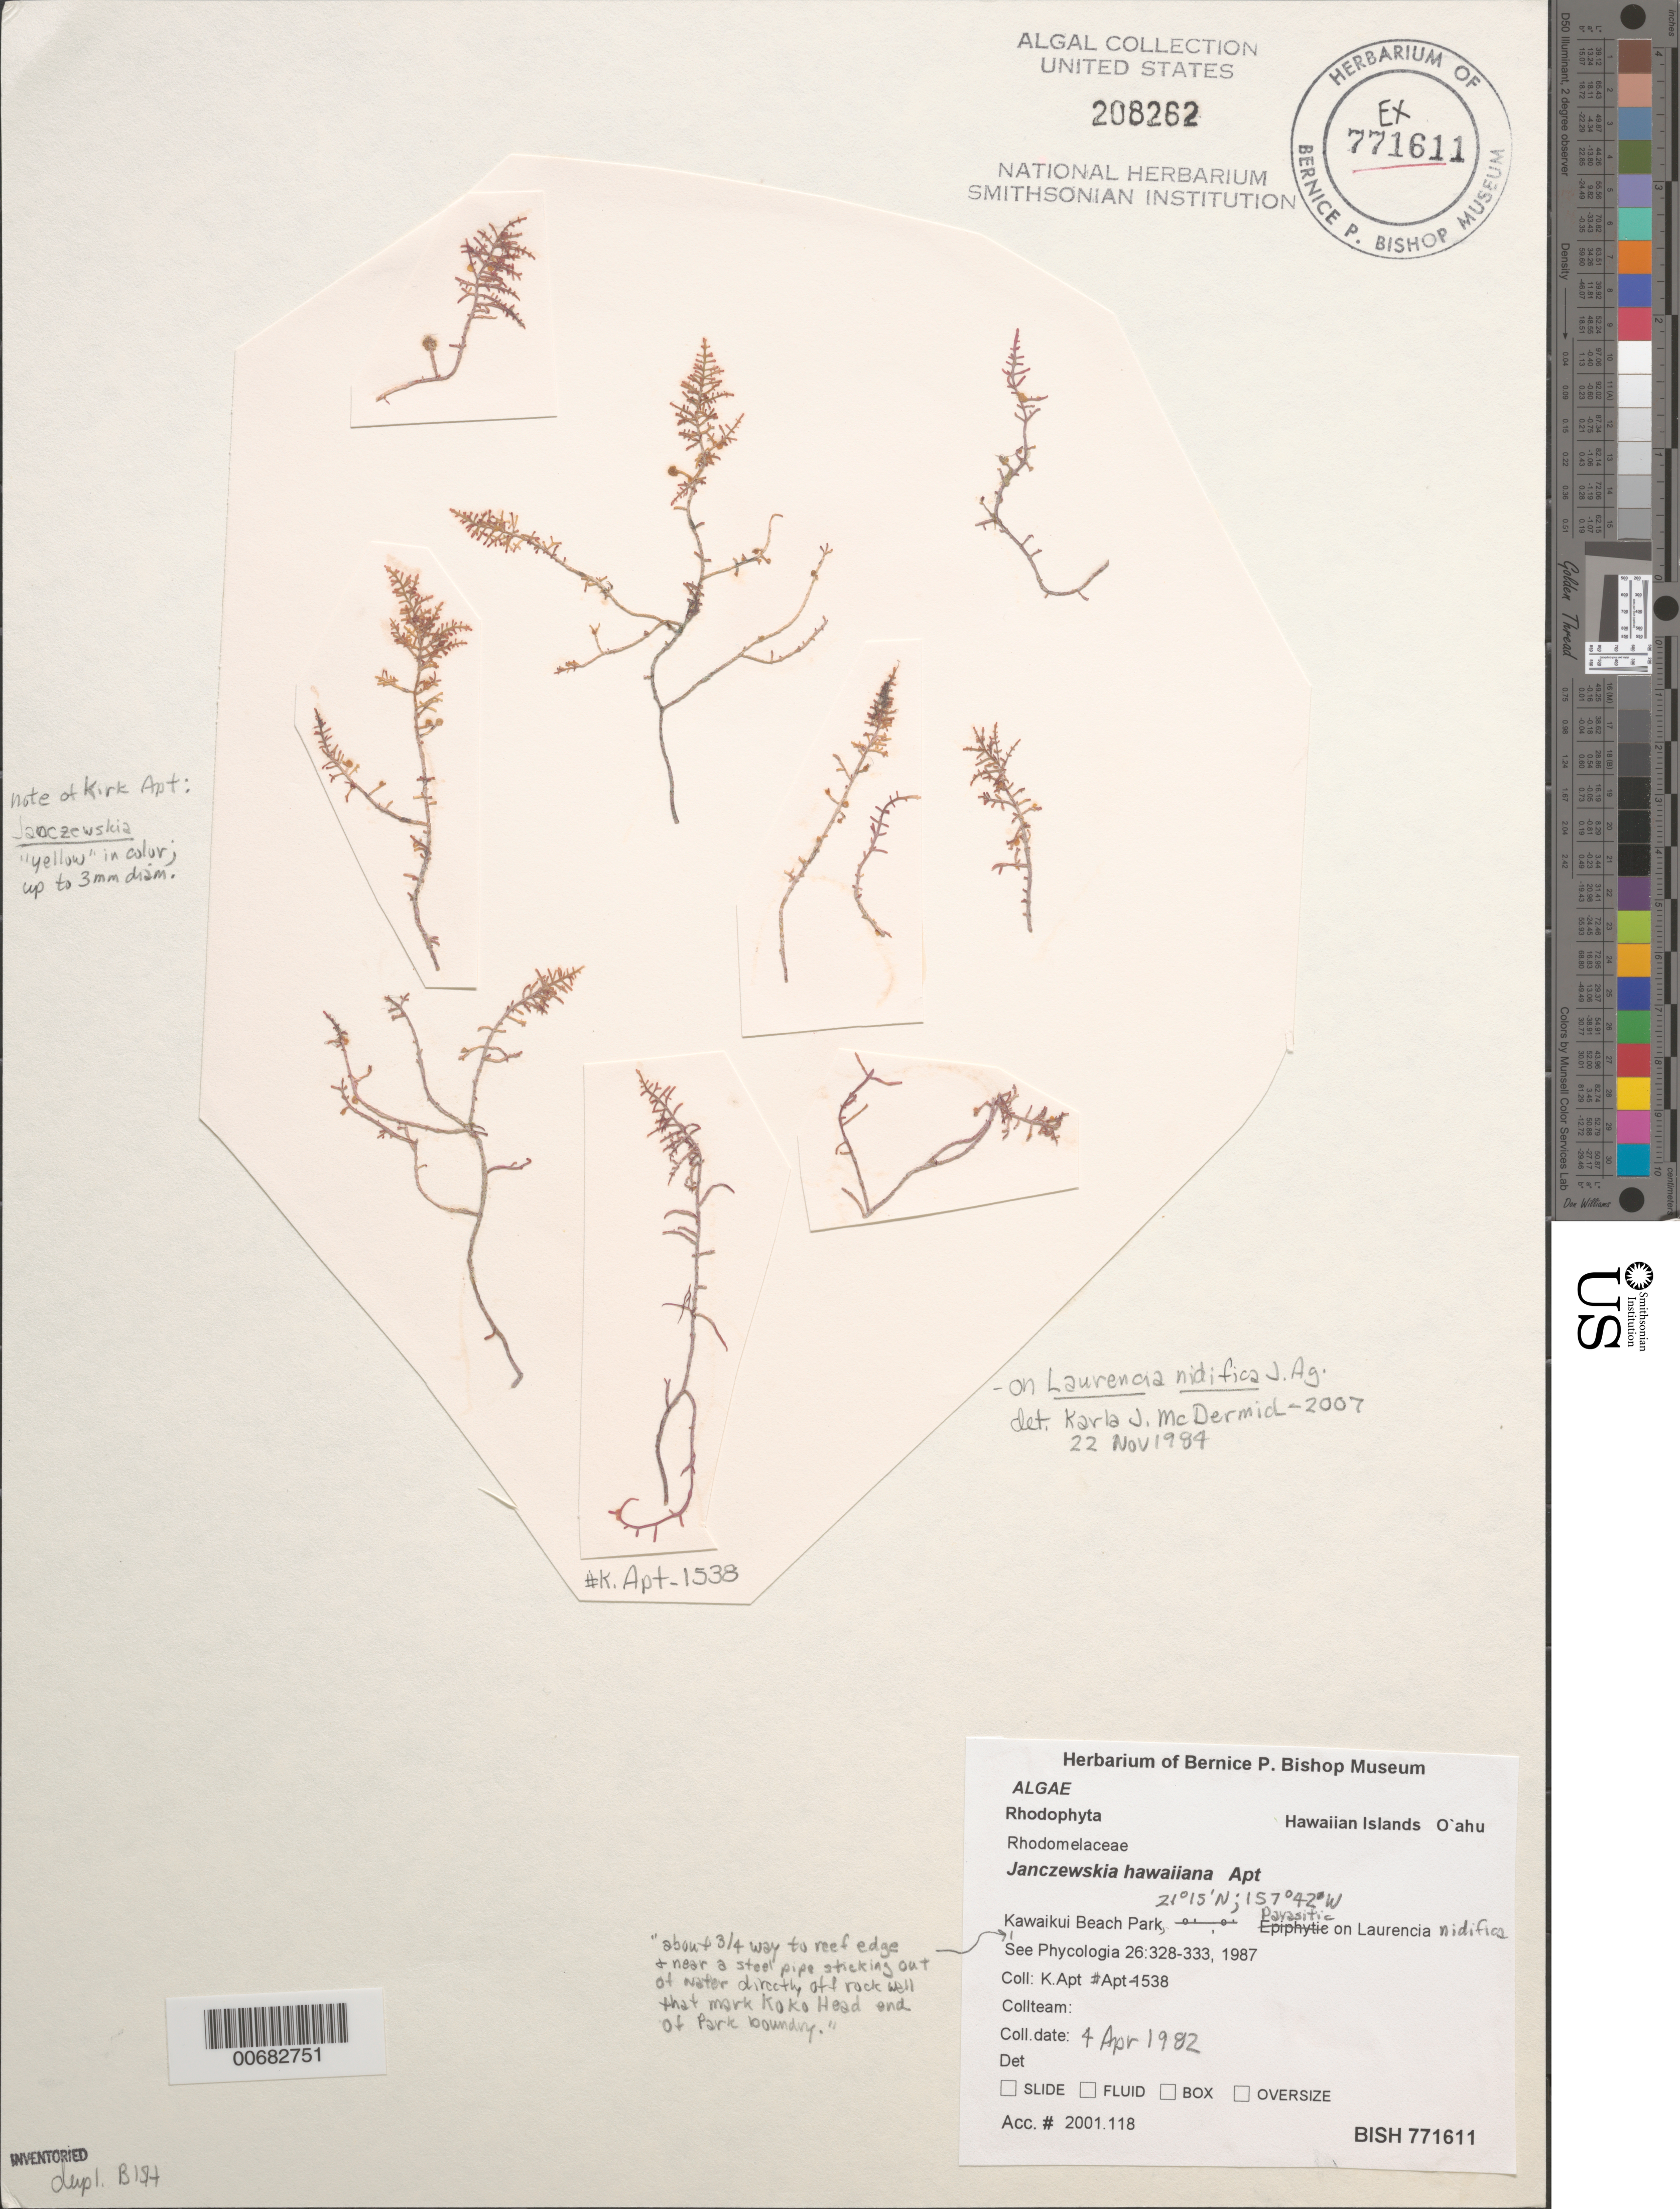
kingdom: Plantae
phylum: Rhodophyta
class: Florideophyceae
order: Ceramiales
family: Rhodomelaceae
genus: Janczewskia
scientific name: Janczewskia hawaiiana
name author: Apt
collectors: K. E. Apt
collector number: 1538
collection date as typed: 04 Apr 1982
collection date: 1982-04-04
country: United States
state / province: Hawaii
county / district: Honolulu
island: Oahu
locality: Kawaikui Beach Park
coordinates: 21 15' N, 157 42' W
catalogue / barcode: US 208262